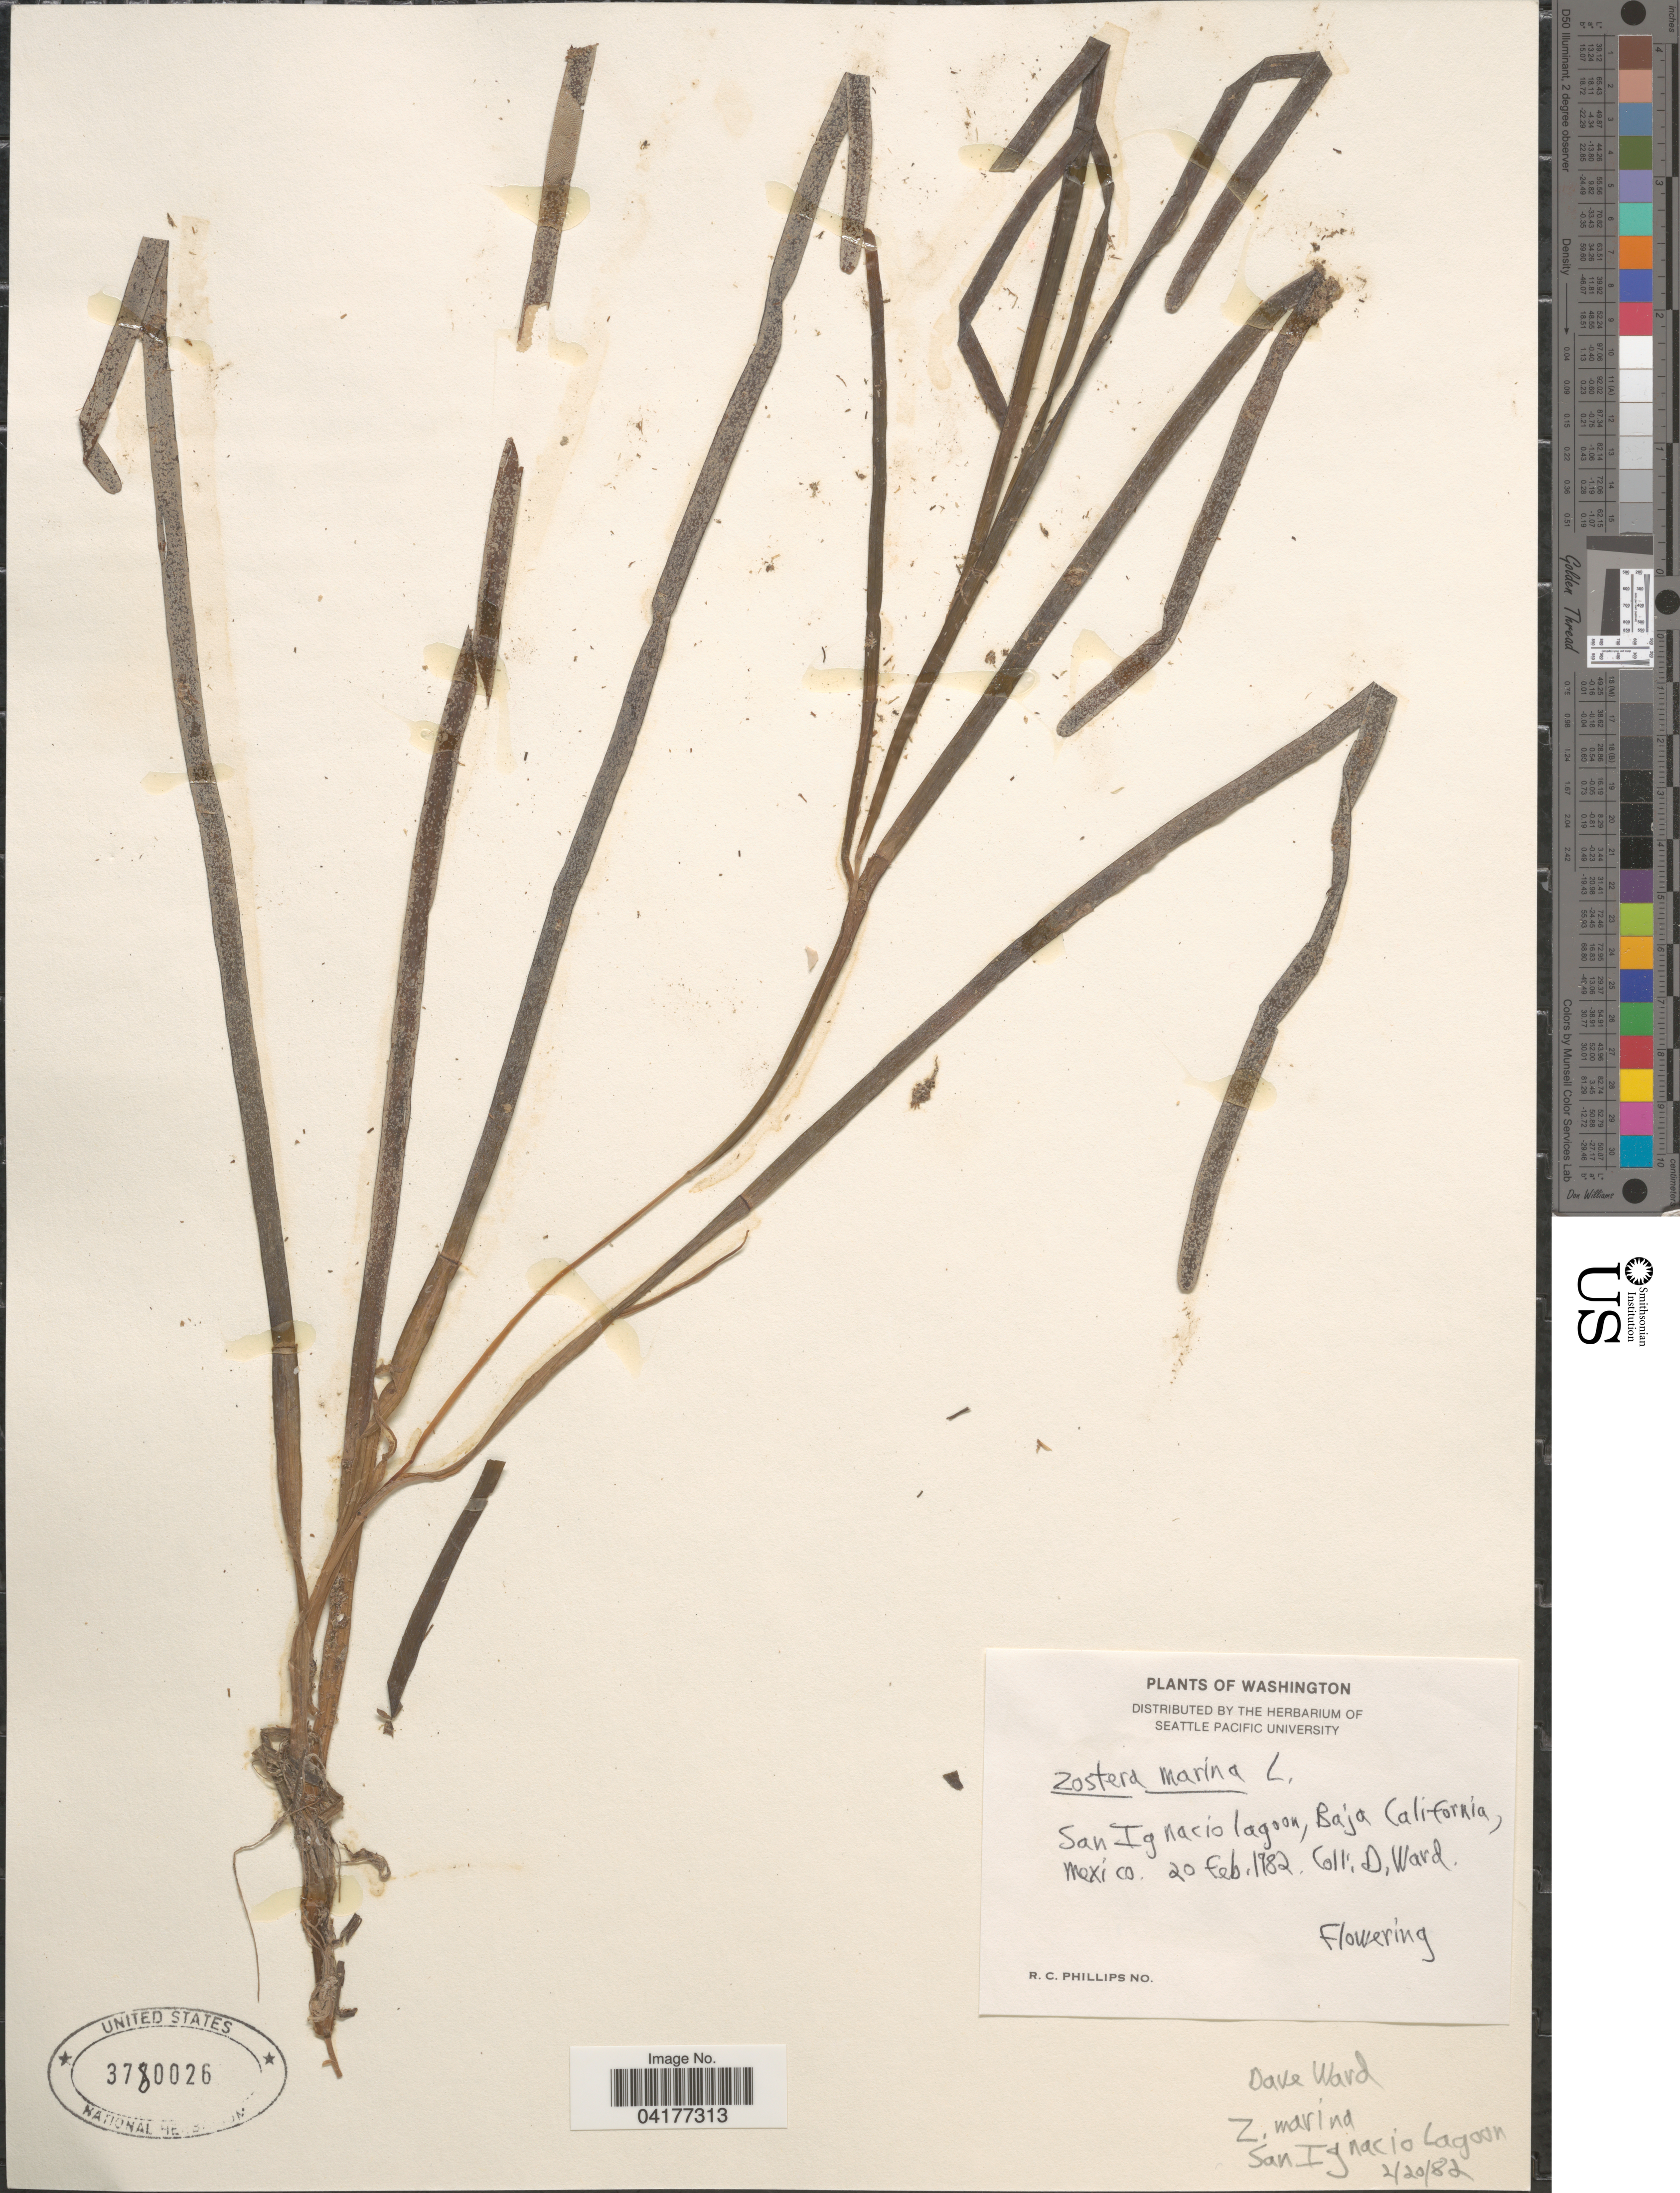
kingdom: Plantae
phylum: Tracheophyta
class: Liliopsida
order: Alismatales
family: Zosteraceae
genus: Zostera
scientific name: Zostera marina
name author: L.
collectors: D. Ward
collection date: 1982-02-20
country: Mexico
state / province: Baja California Sur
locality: San Ignacio lagoon.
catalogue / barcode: US 3780026